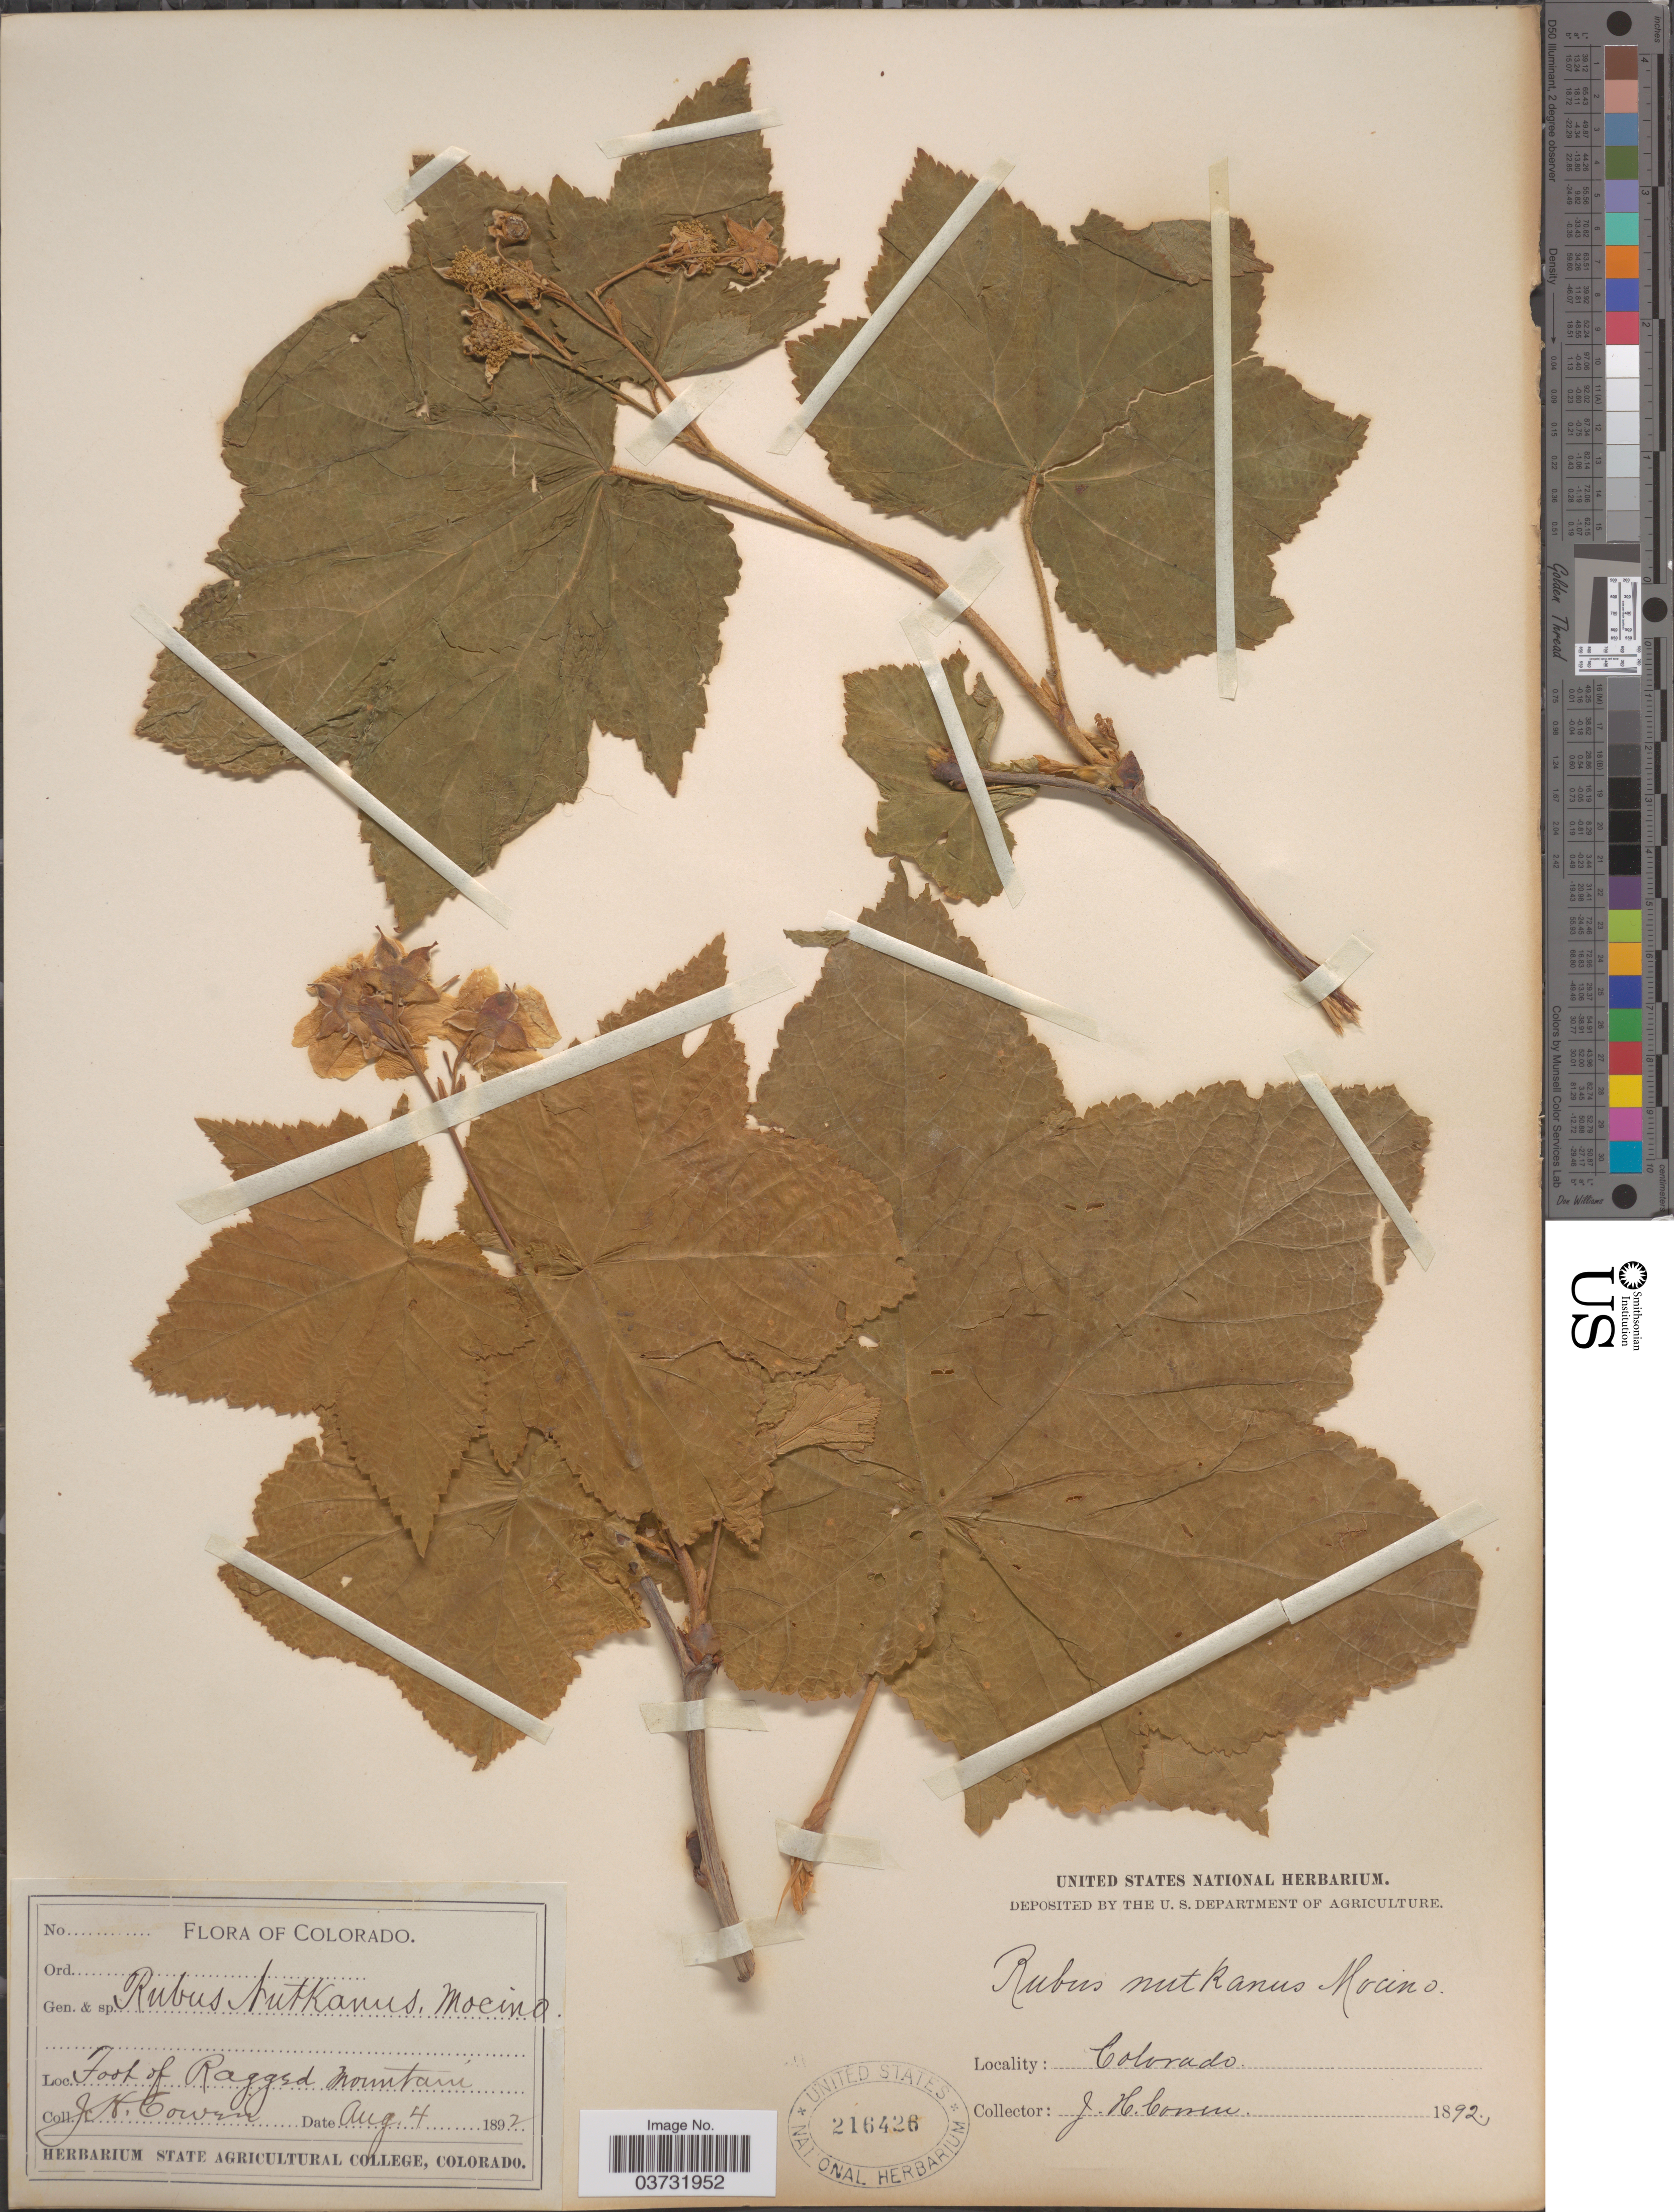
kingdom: Plantae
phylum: Tracheophyta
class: Magnoliopsida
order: Rosales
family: Rosaceae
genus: Rubus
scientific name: Rubus parviflorus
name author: Nutt.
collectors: J. H. Cowen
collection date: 1892-08-04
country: United States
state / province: Colorado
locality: Foot of Ragged Mountain.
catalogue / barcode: US 216426